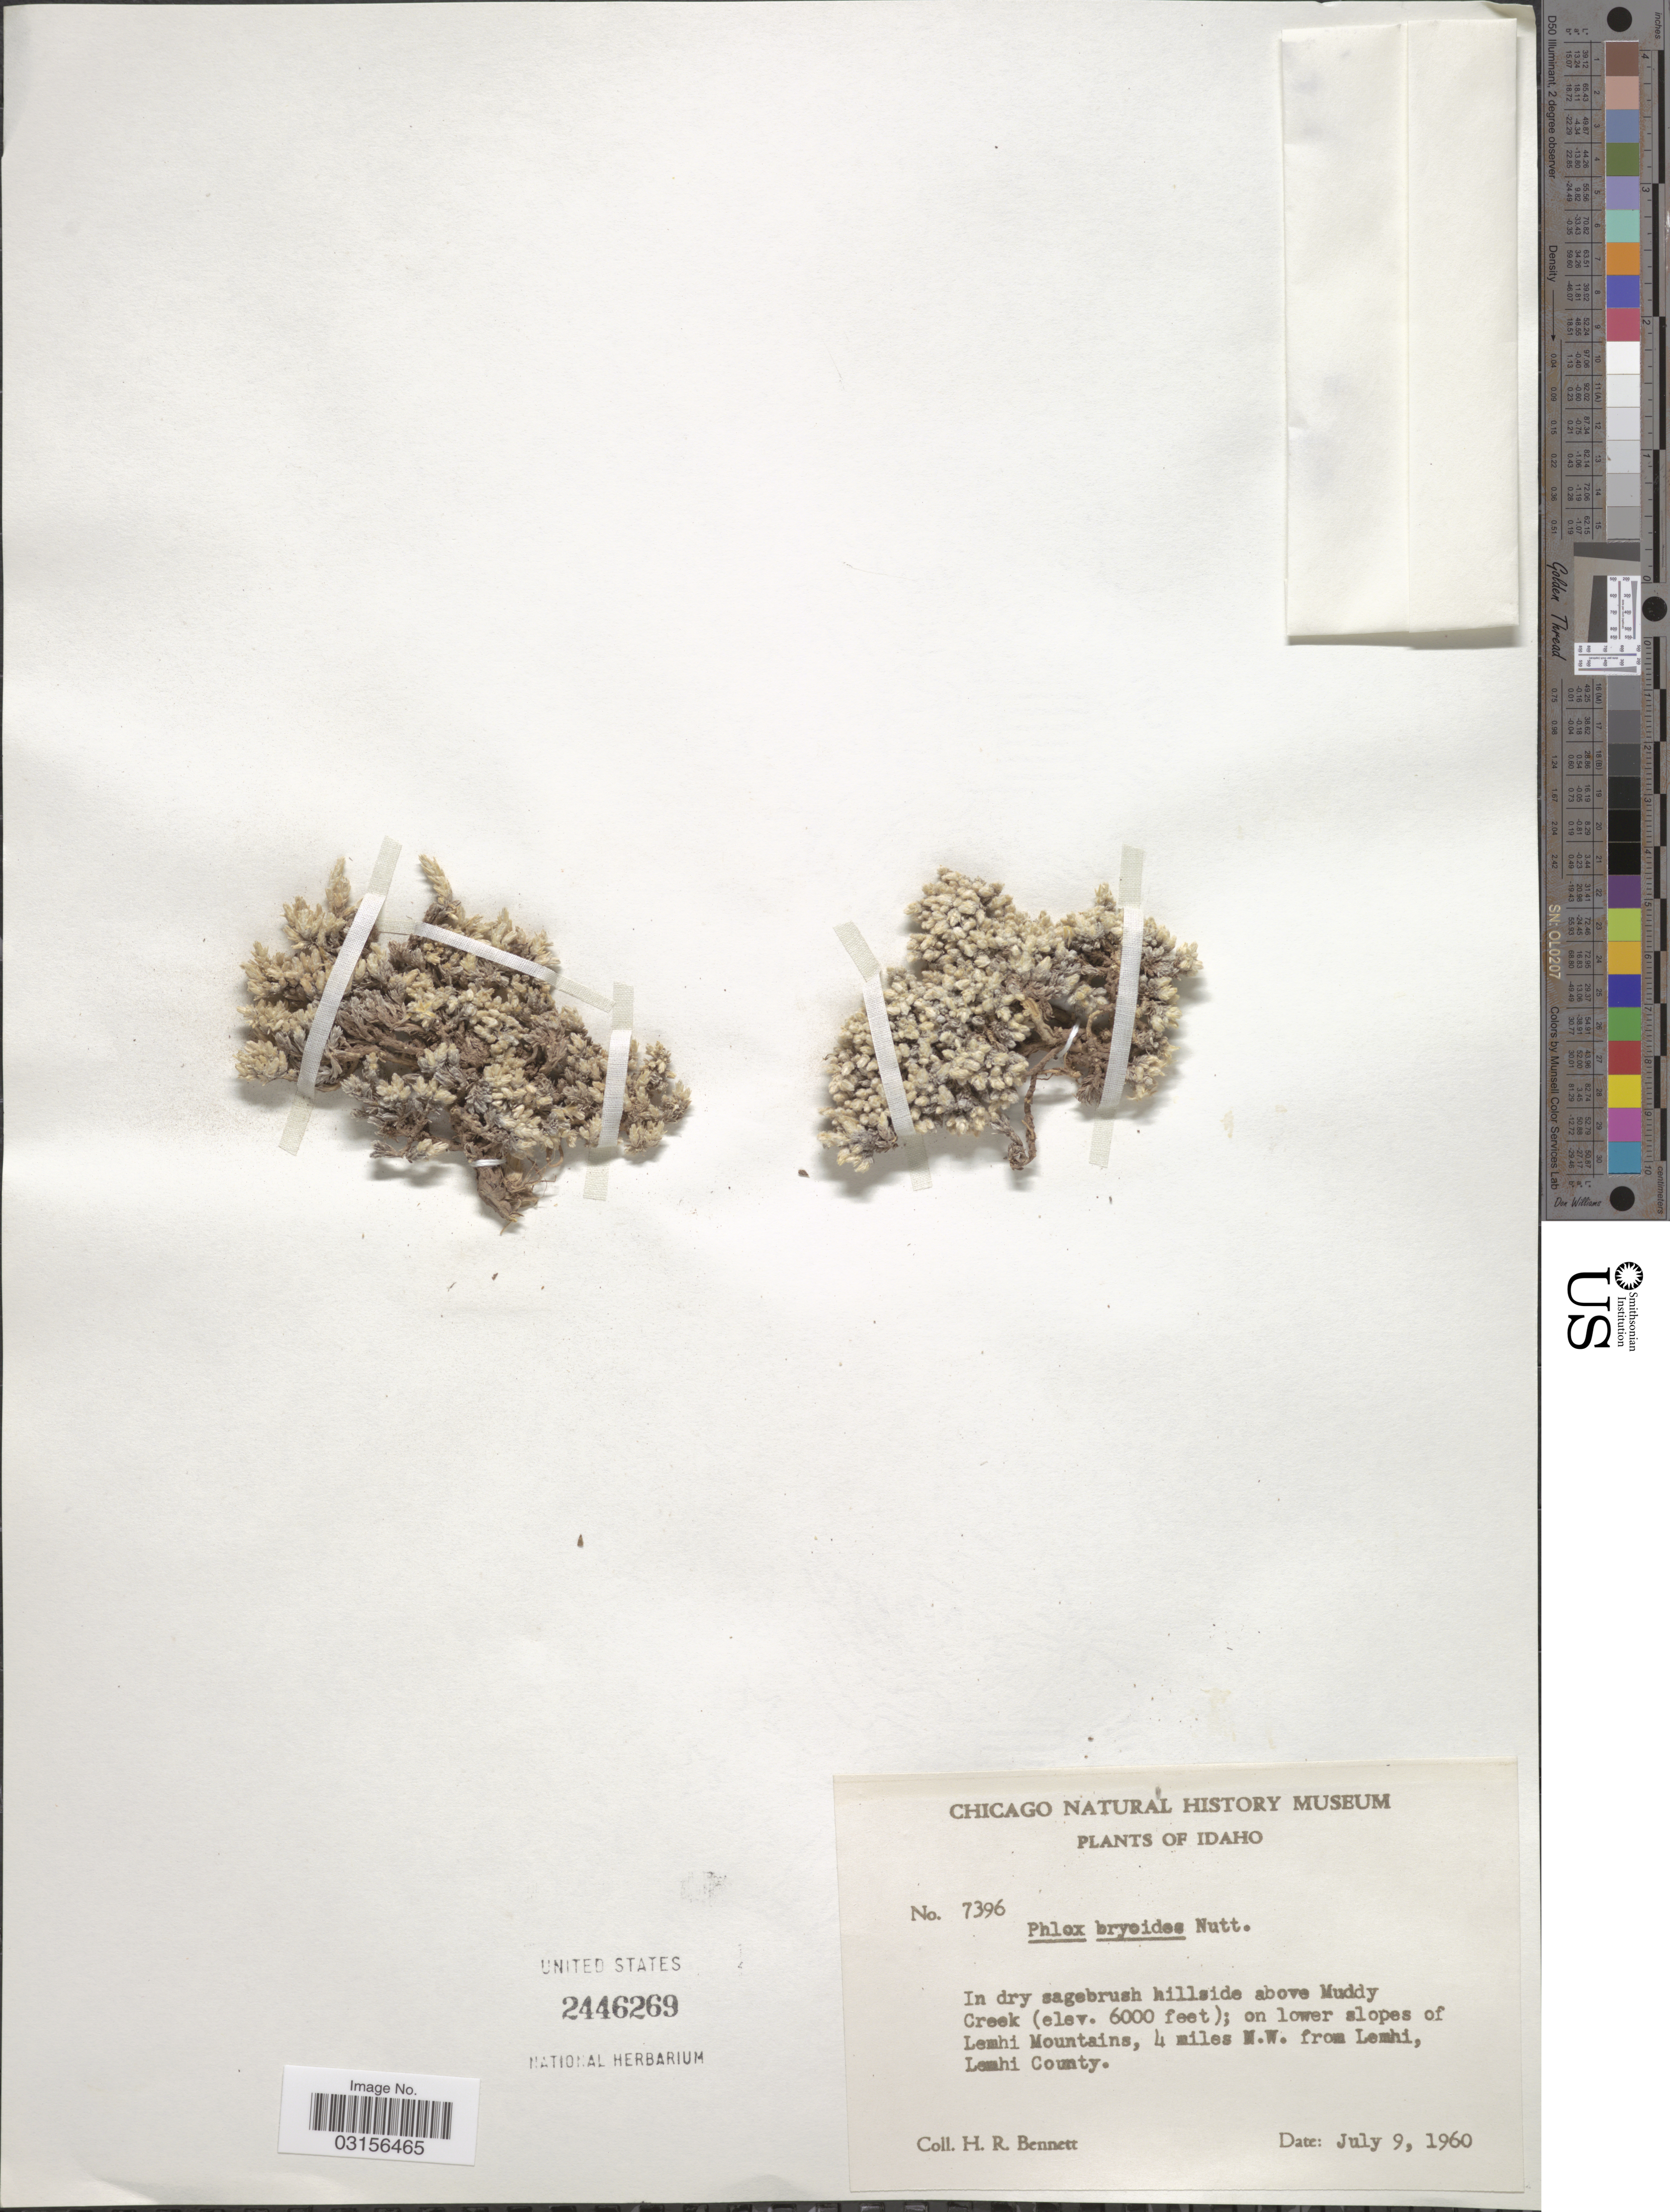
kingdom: Plantae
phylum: Tracheophyta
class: Magnoliopsida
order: Ericales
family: Polemoniaceae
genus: Phlox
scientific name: Phlox hoodii subsp. muscoides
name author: (Nutt.) Wherry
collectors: H. R. Bennett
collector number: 7396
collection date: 1960-07-09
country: United States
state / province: Idaho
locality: Hillside above Muddy Creek; on lower slopes of Lemhi Mountains, 4 miles N.W. from Lemhi, Lemhi County.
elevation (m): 1829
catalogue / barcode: US 2446269